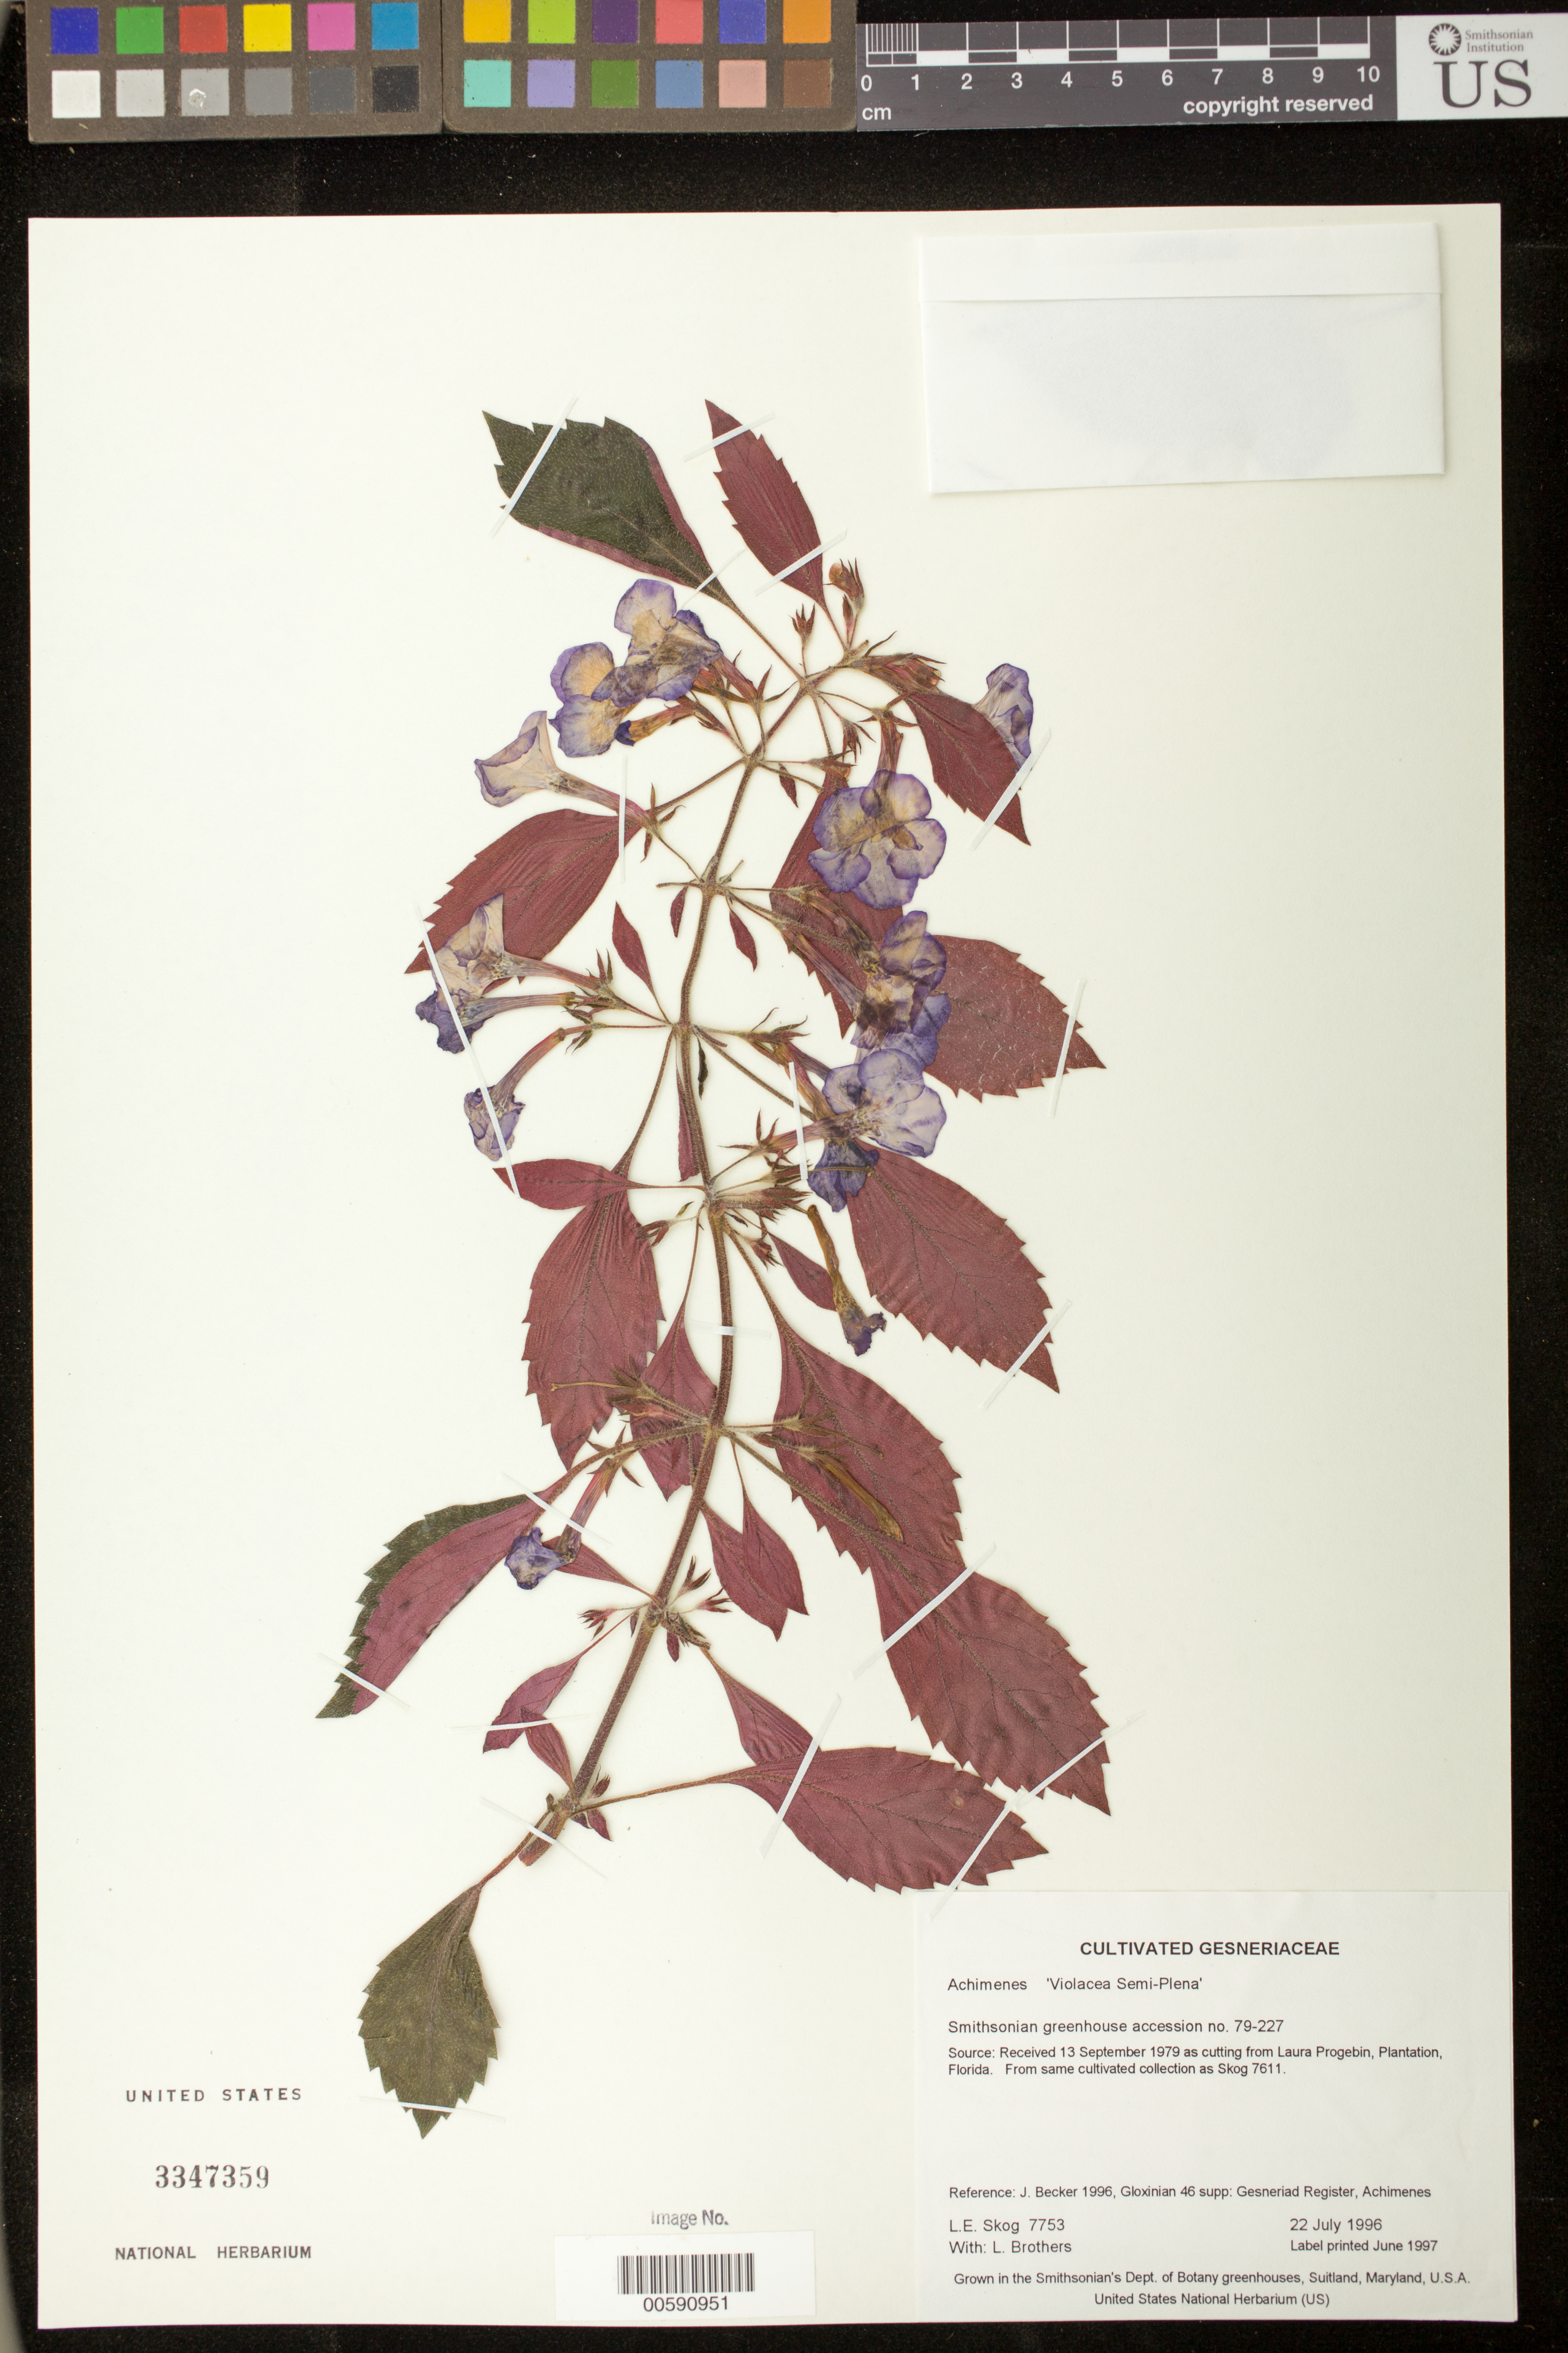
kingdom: Plantae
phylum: Tracheophyta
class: Magnoliopsida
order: Lamiales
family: Gesneriaceae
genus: Achimenes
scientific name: Achimenes 'Violacea Semi-Plena'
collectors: L. E. Skog & L. Brothers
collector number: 7753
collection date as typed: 22 Jul 1996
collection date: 1996-07-22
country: United States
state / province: Maryland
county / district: Prince George's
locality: Grown in the Smithsonian's Dept. of Botany greenhouses, Suitland, Maryland, U.S.A.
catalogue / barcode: US 3347359